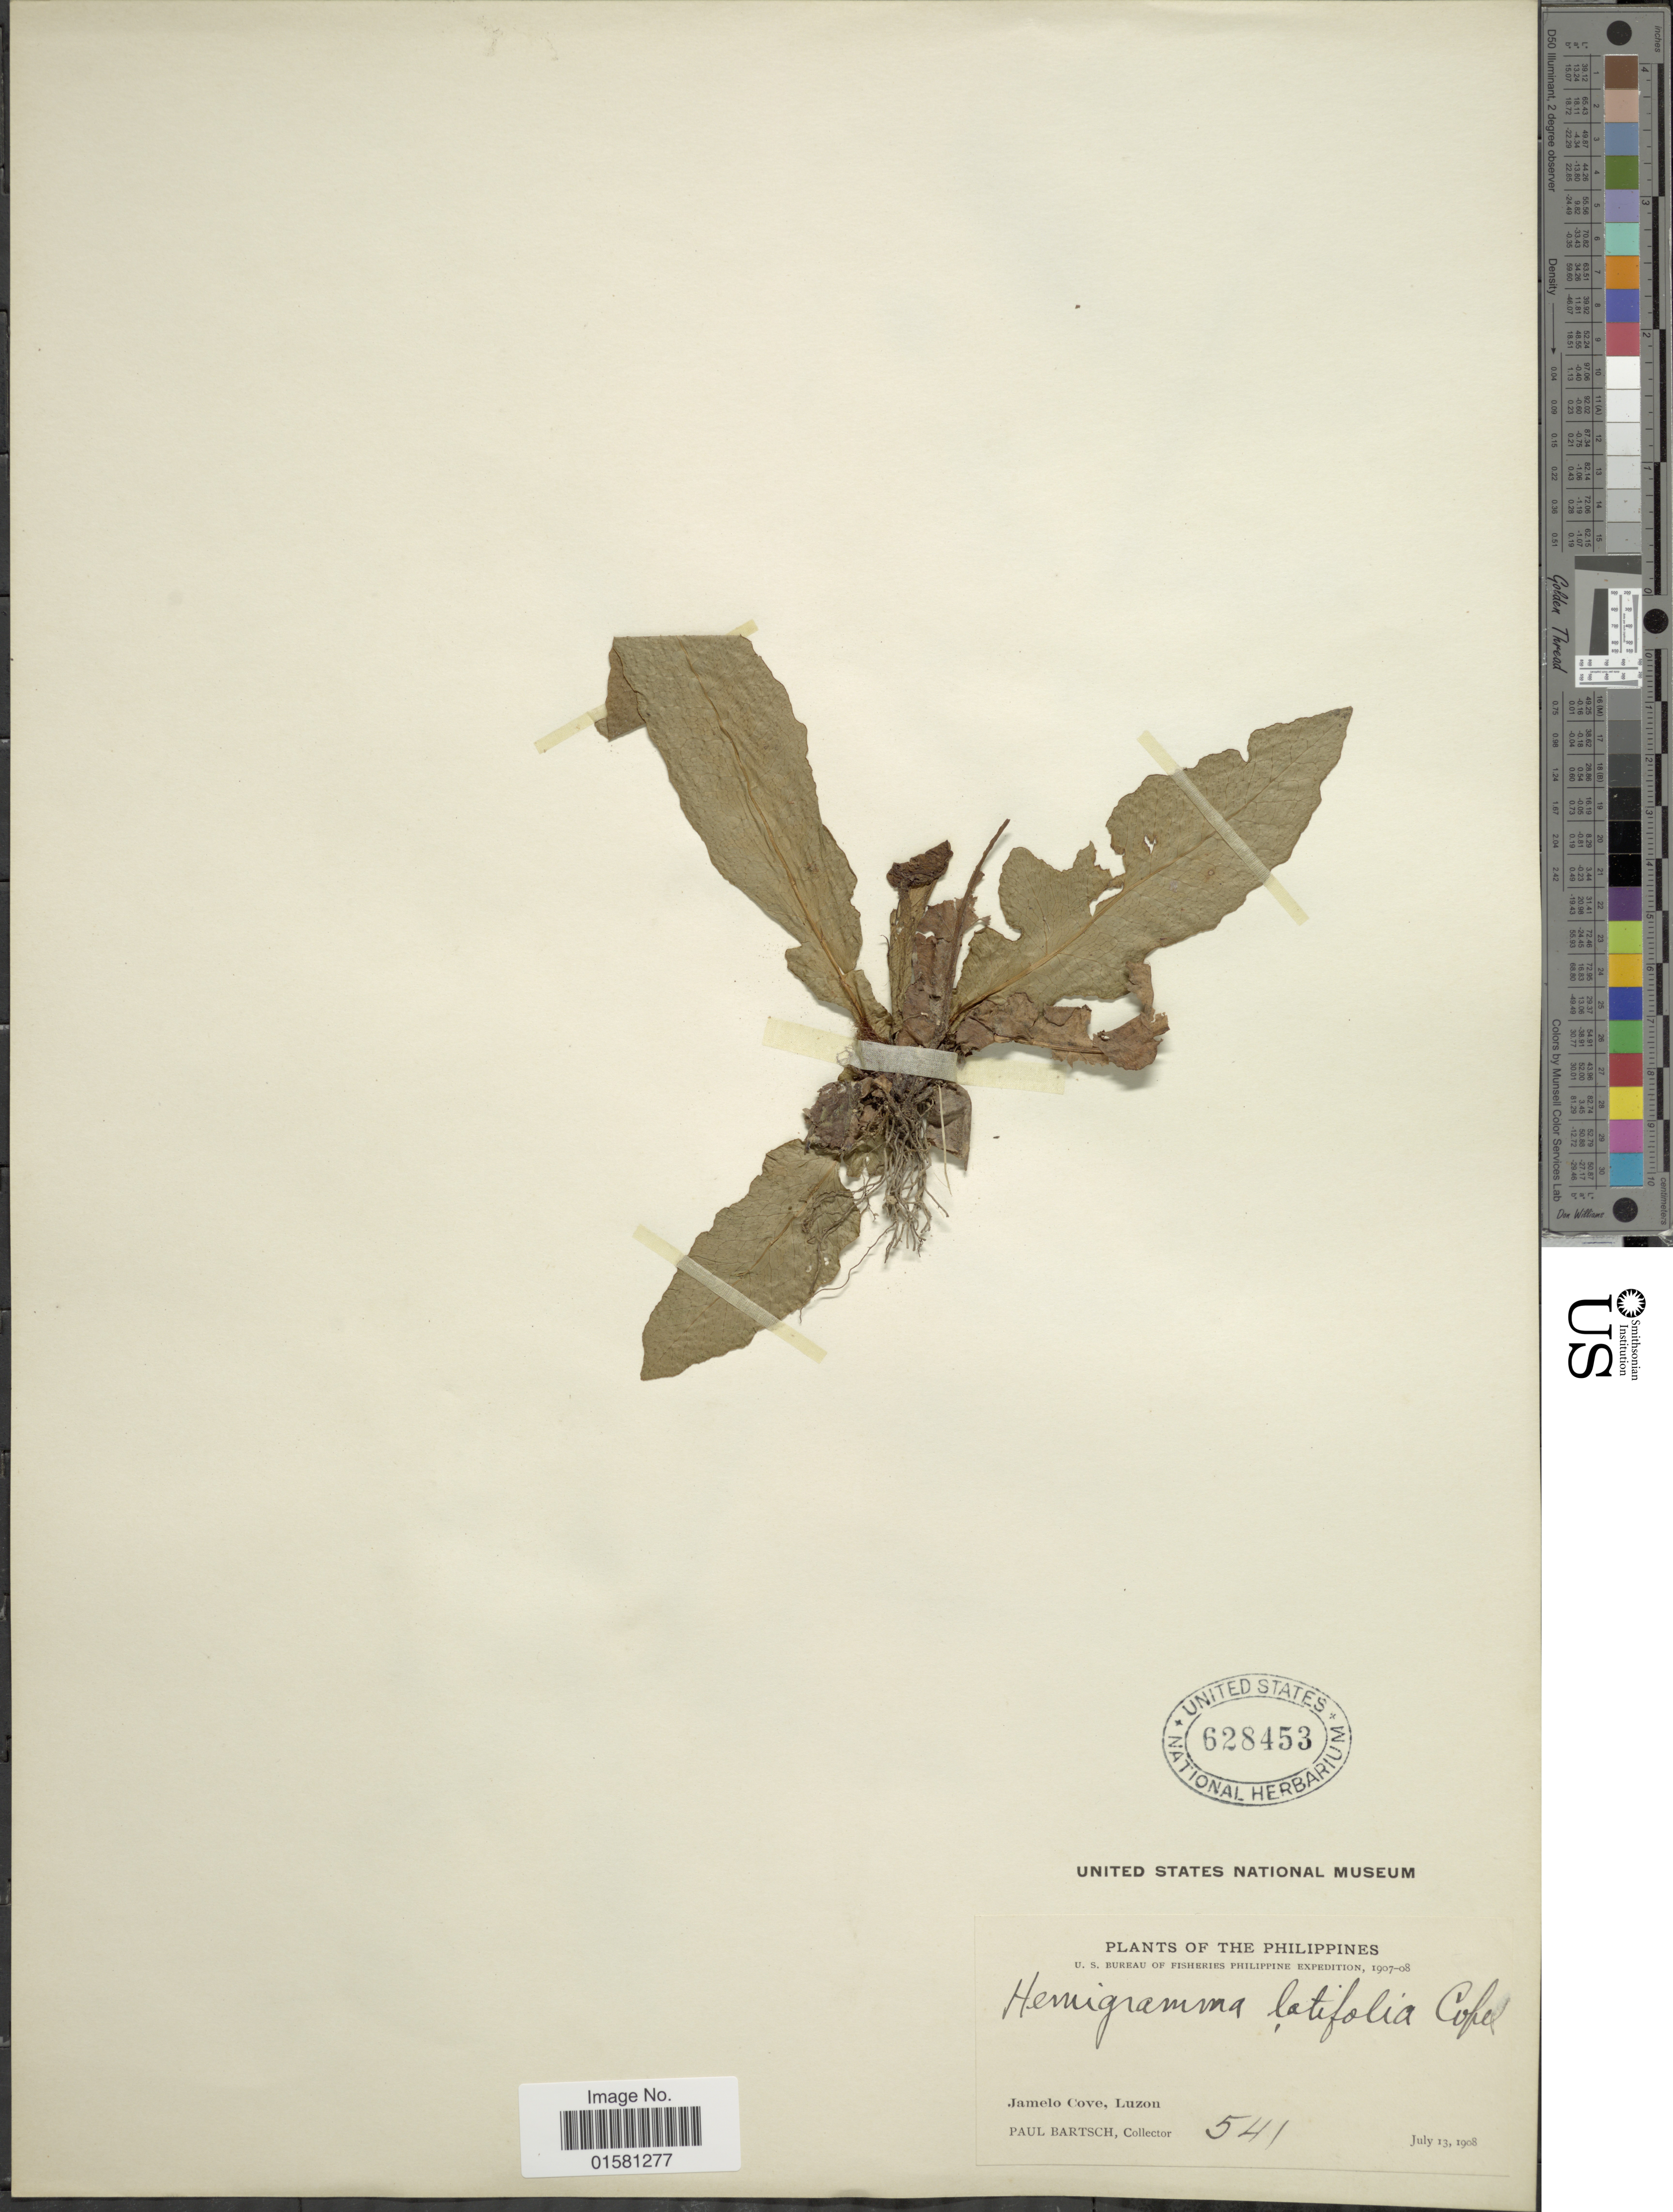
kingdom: Plantae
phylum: Tracheophyta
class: Polypodiopsida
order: Polypodiales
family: Tectariaceae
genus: Tectaria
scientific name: Tectaria taccifolia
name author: (Fée) M.G. Price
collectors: P. Bartsch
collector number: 541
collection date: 1908-07-13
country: Philippines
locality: Philippines, Jamelo Cove, Luzon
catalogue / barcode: US 628453